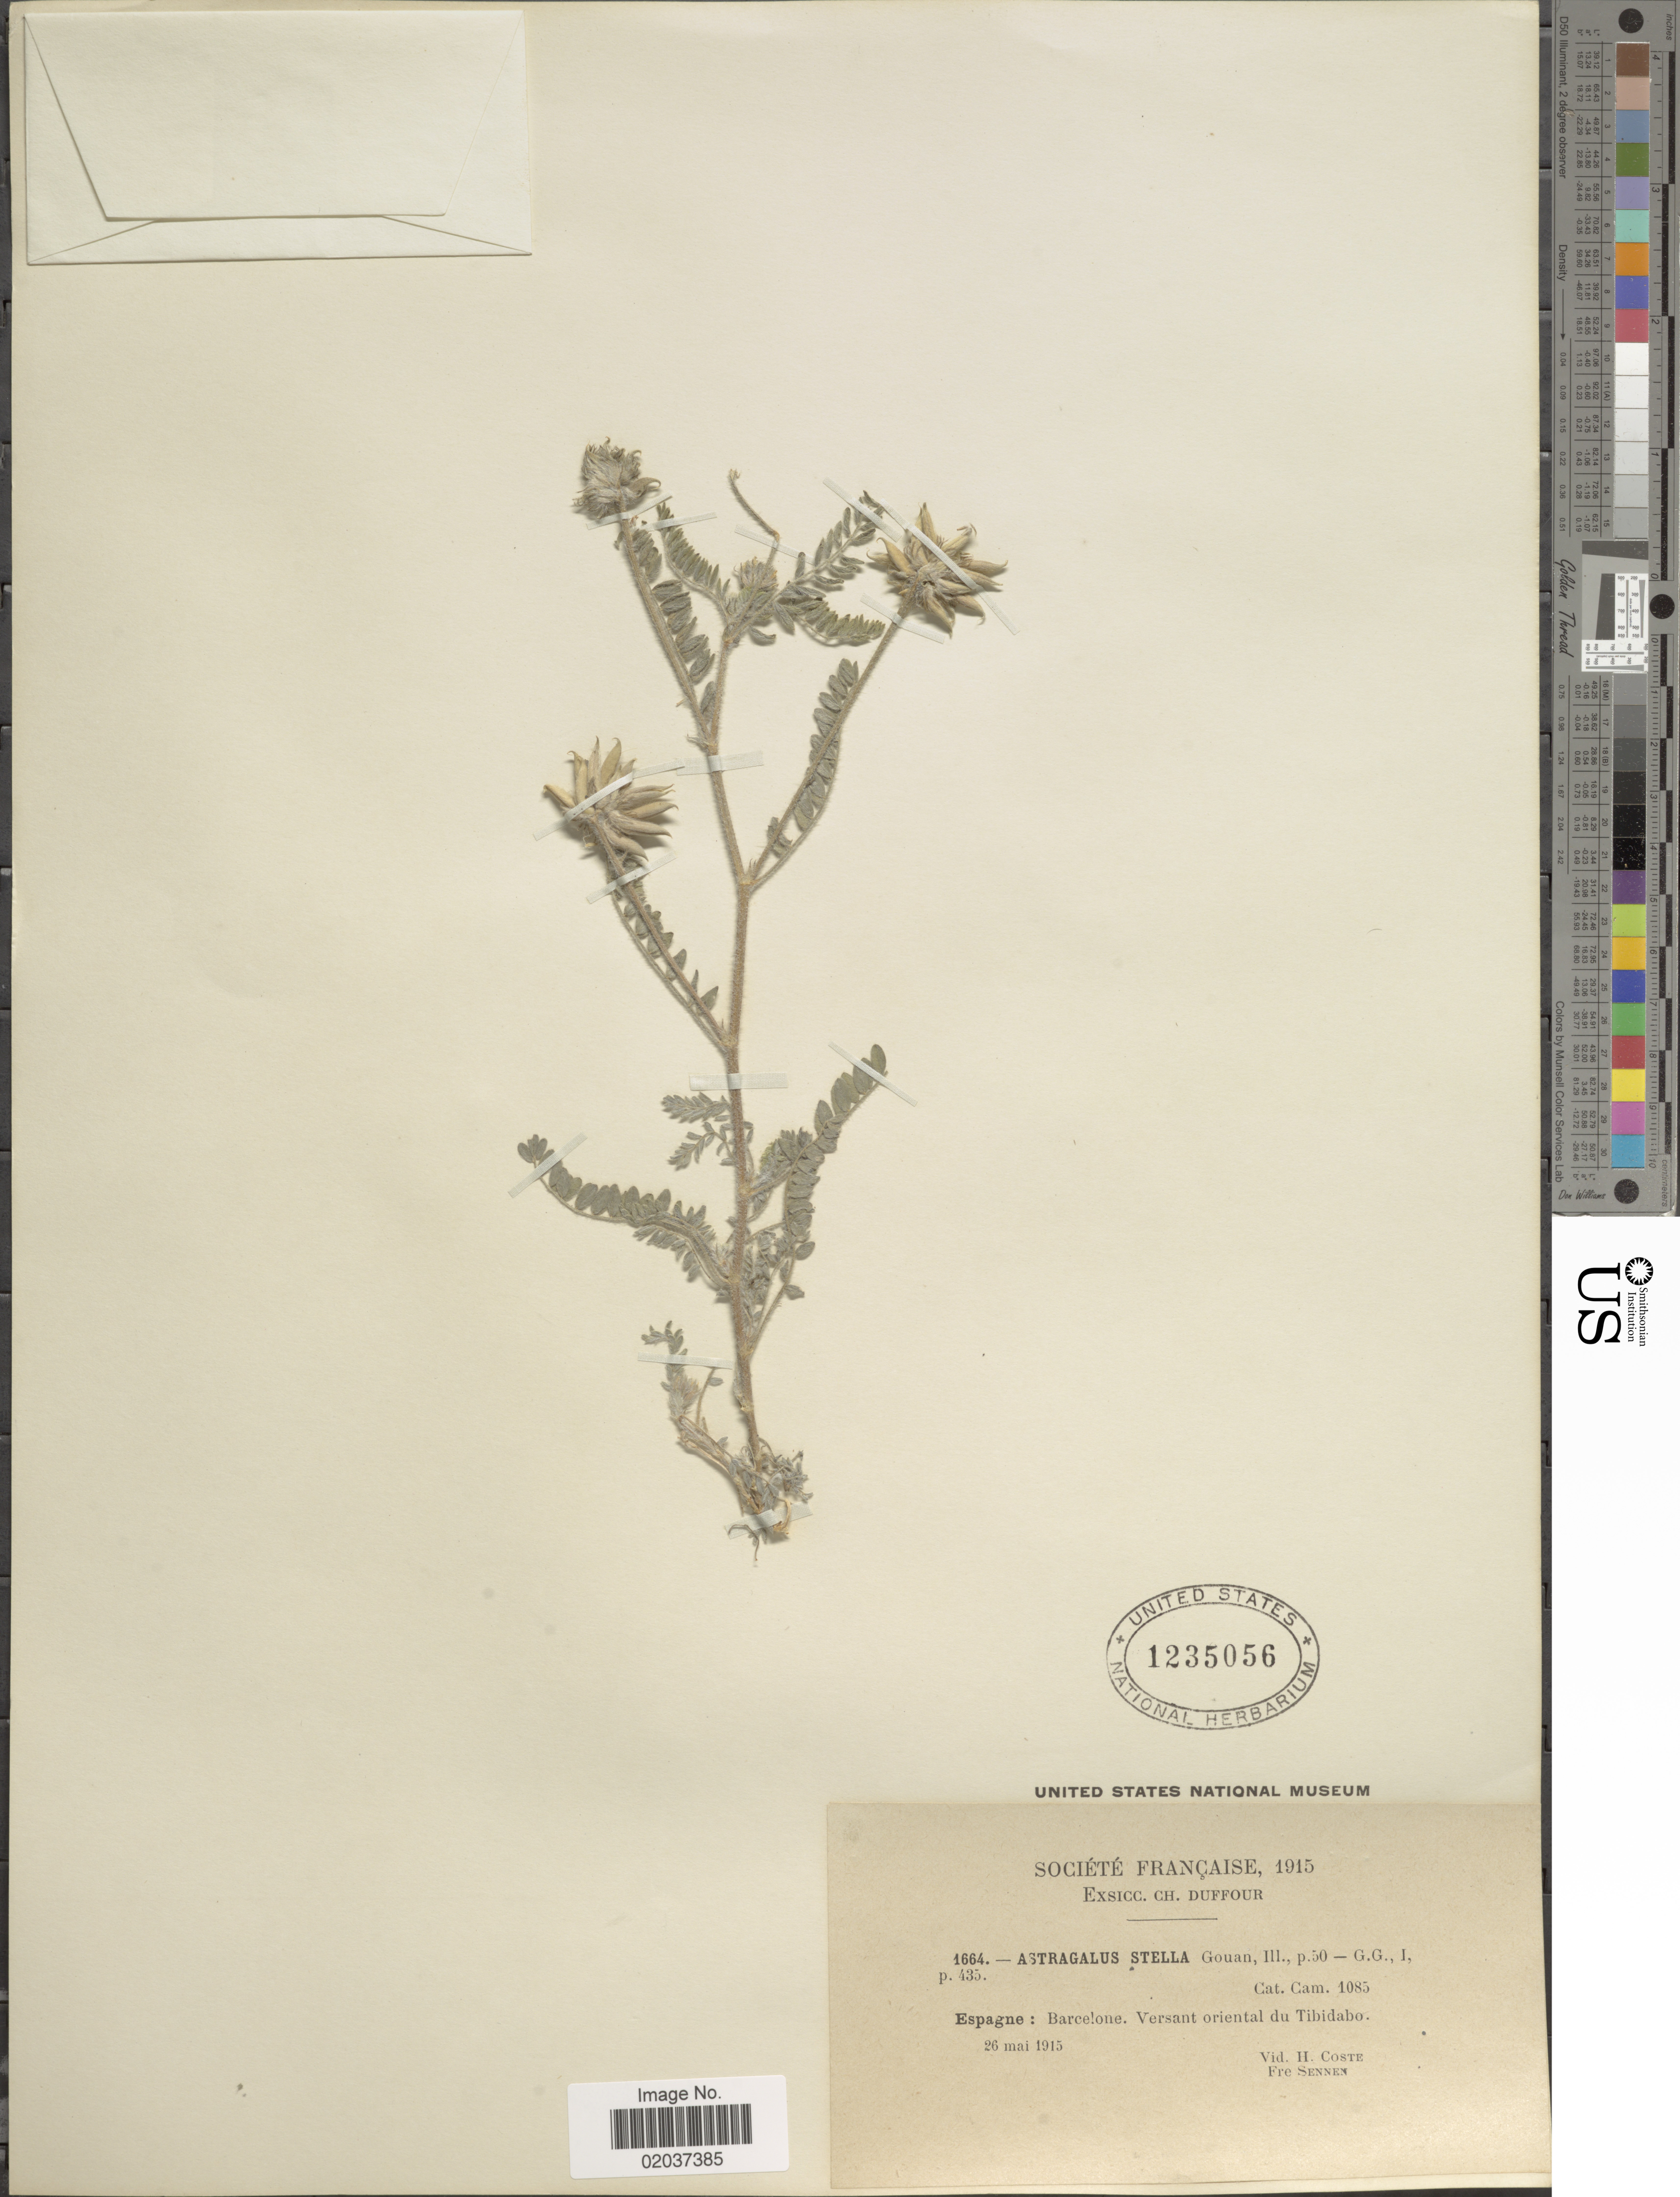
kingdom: Plantae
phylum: Tracheophyta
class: Magnoliopsida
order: Fabales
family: Fabaceae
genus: Astragalus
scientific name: Astragalus stella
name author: L.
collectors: H. J. Coste & E. Sennen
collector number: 1664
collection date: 1915-05-26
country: Spain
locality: Espagne: Barcelone, Versanr oriental du Tbidabo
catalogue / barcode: US 1235056